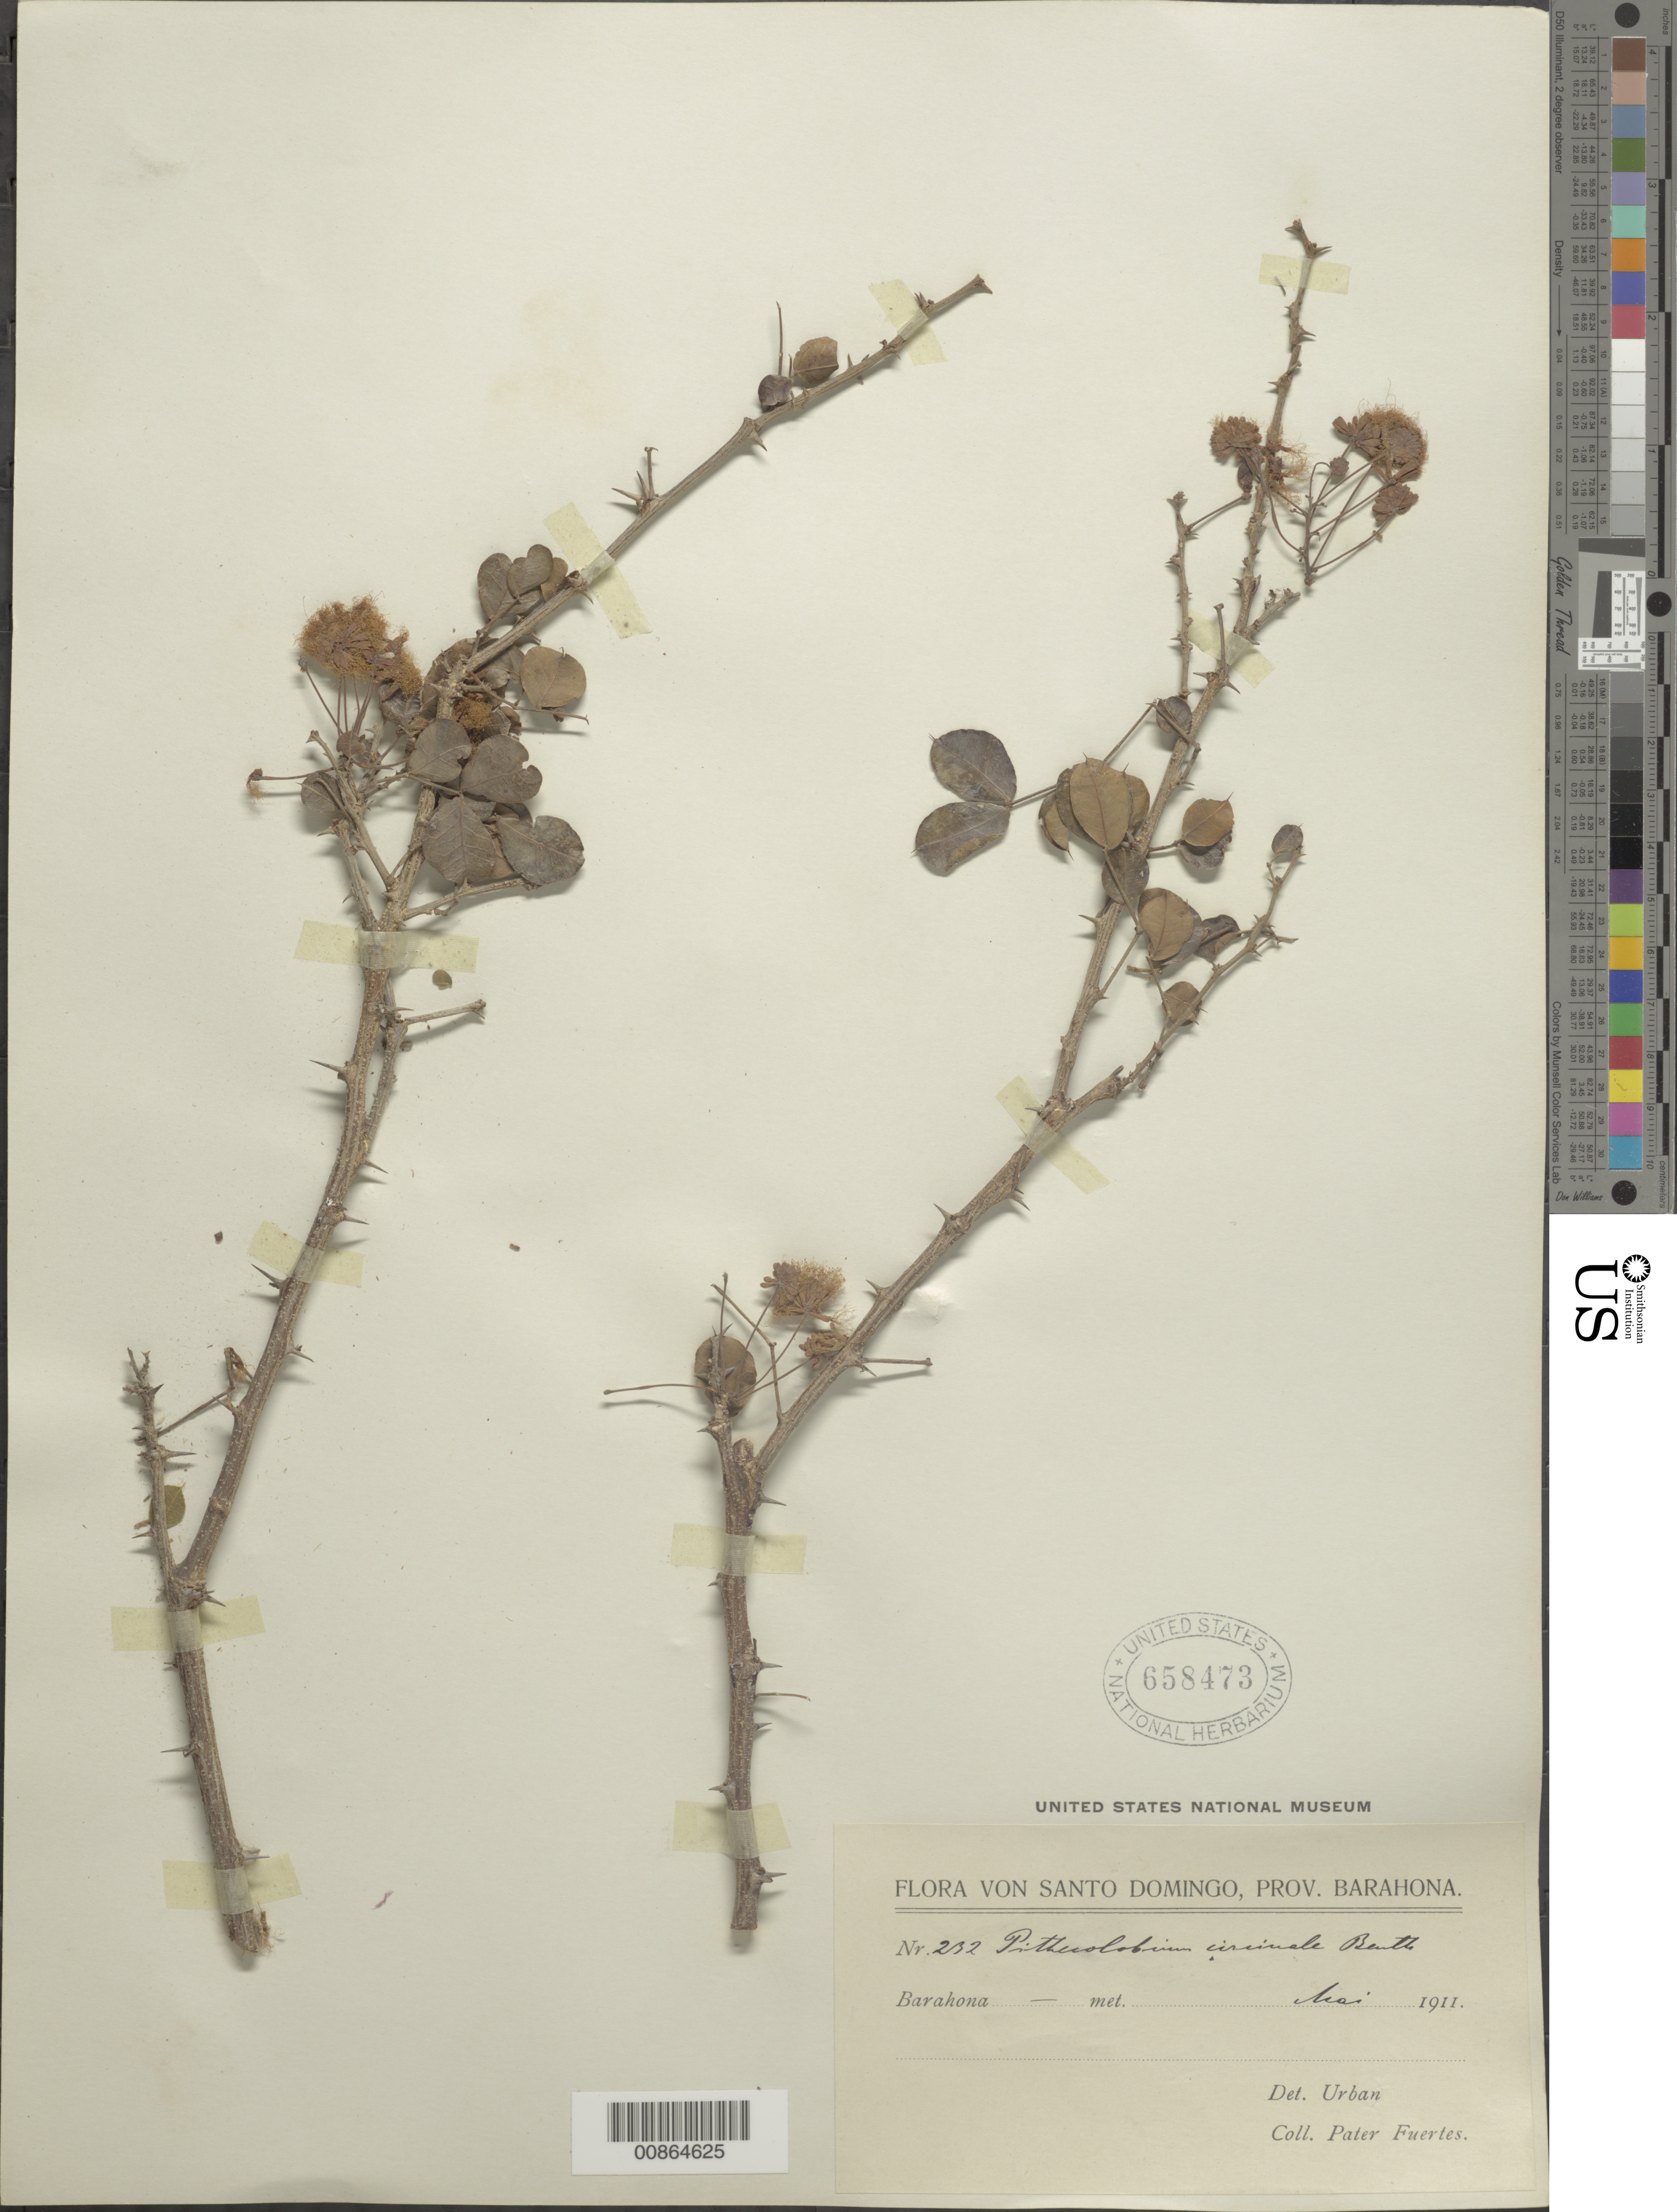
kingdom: Plantae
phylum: Tracheophyta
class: Magnoliopsida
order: Fabales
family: Fabaceae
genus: Pithecellobium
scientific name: Pithecellobium circinale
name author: (L.) Benth.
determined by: Urban, Ignatz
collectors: M. D. Fuertes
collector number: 232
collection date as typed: May 1911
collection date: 1911-05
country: Dominican Republic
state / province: Barahona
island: Hispaniola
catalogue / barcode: US 658473